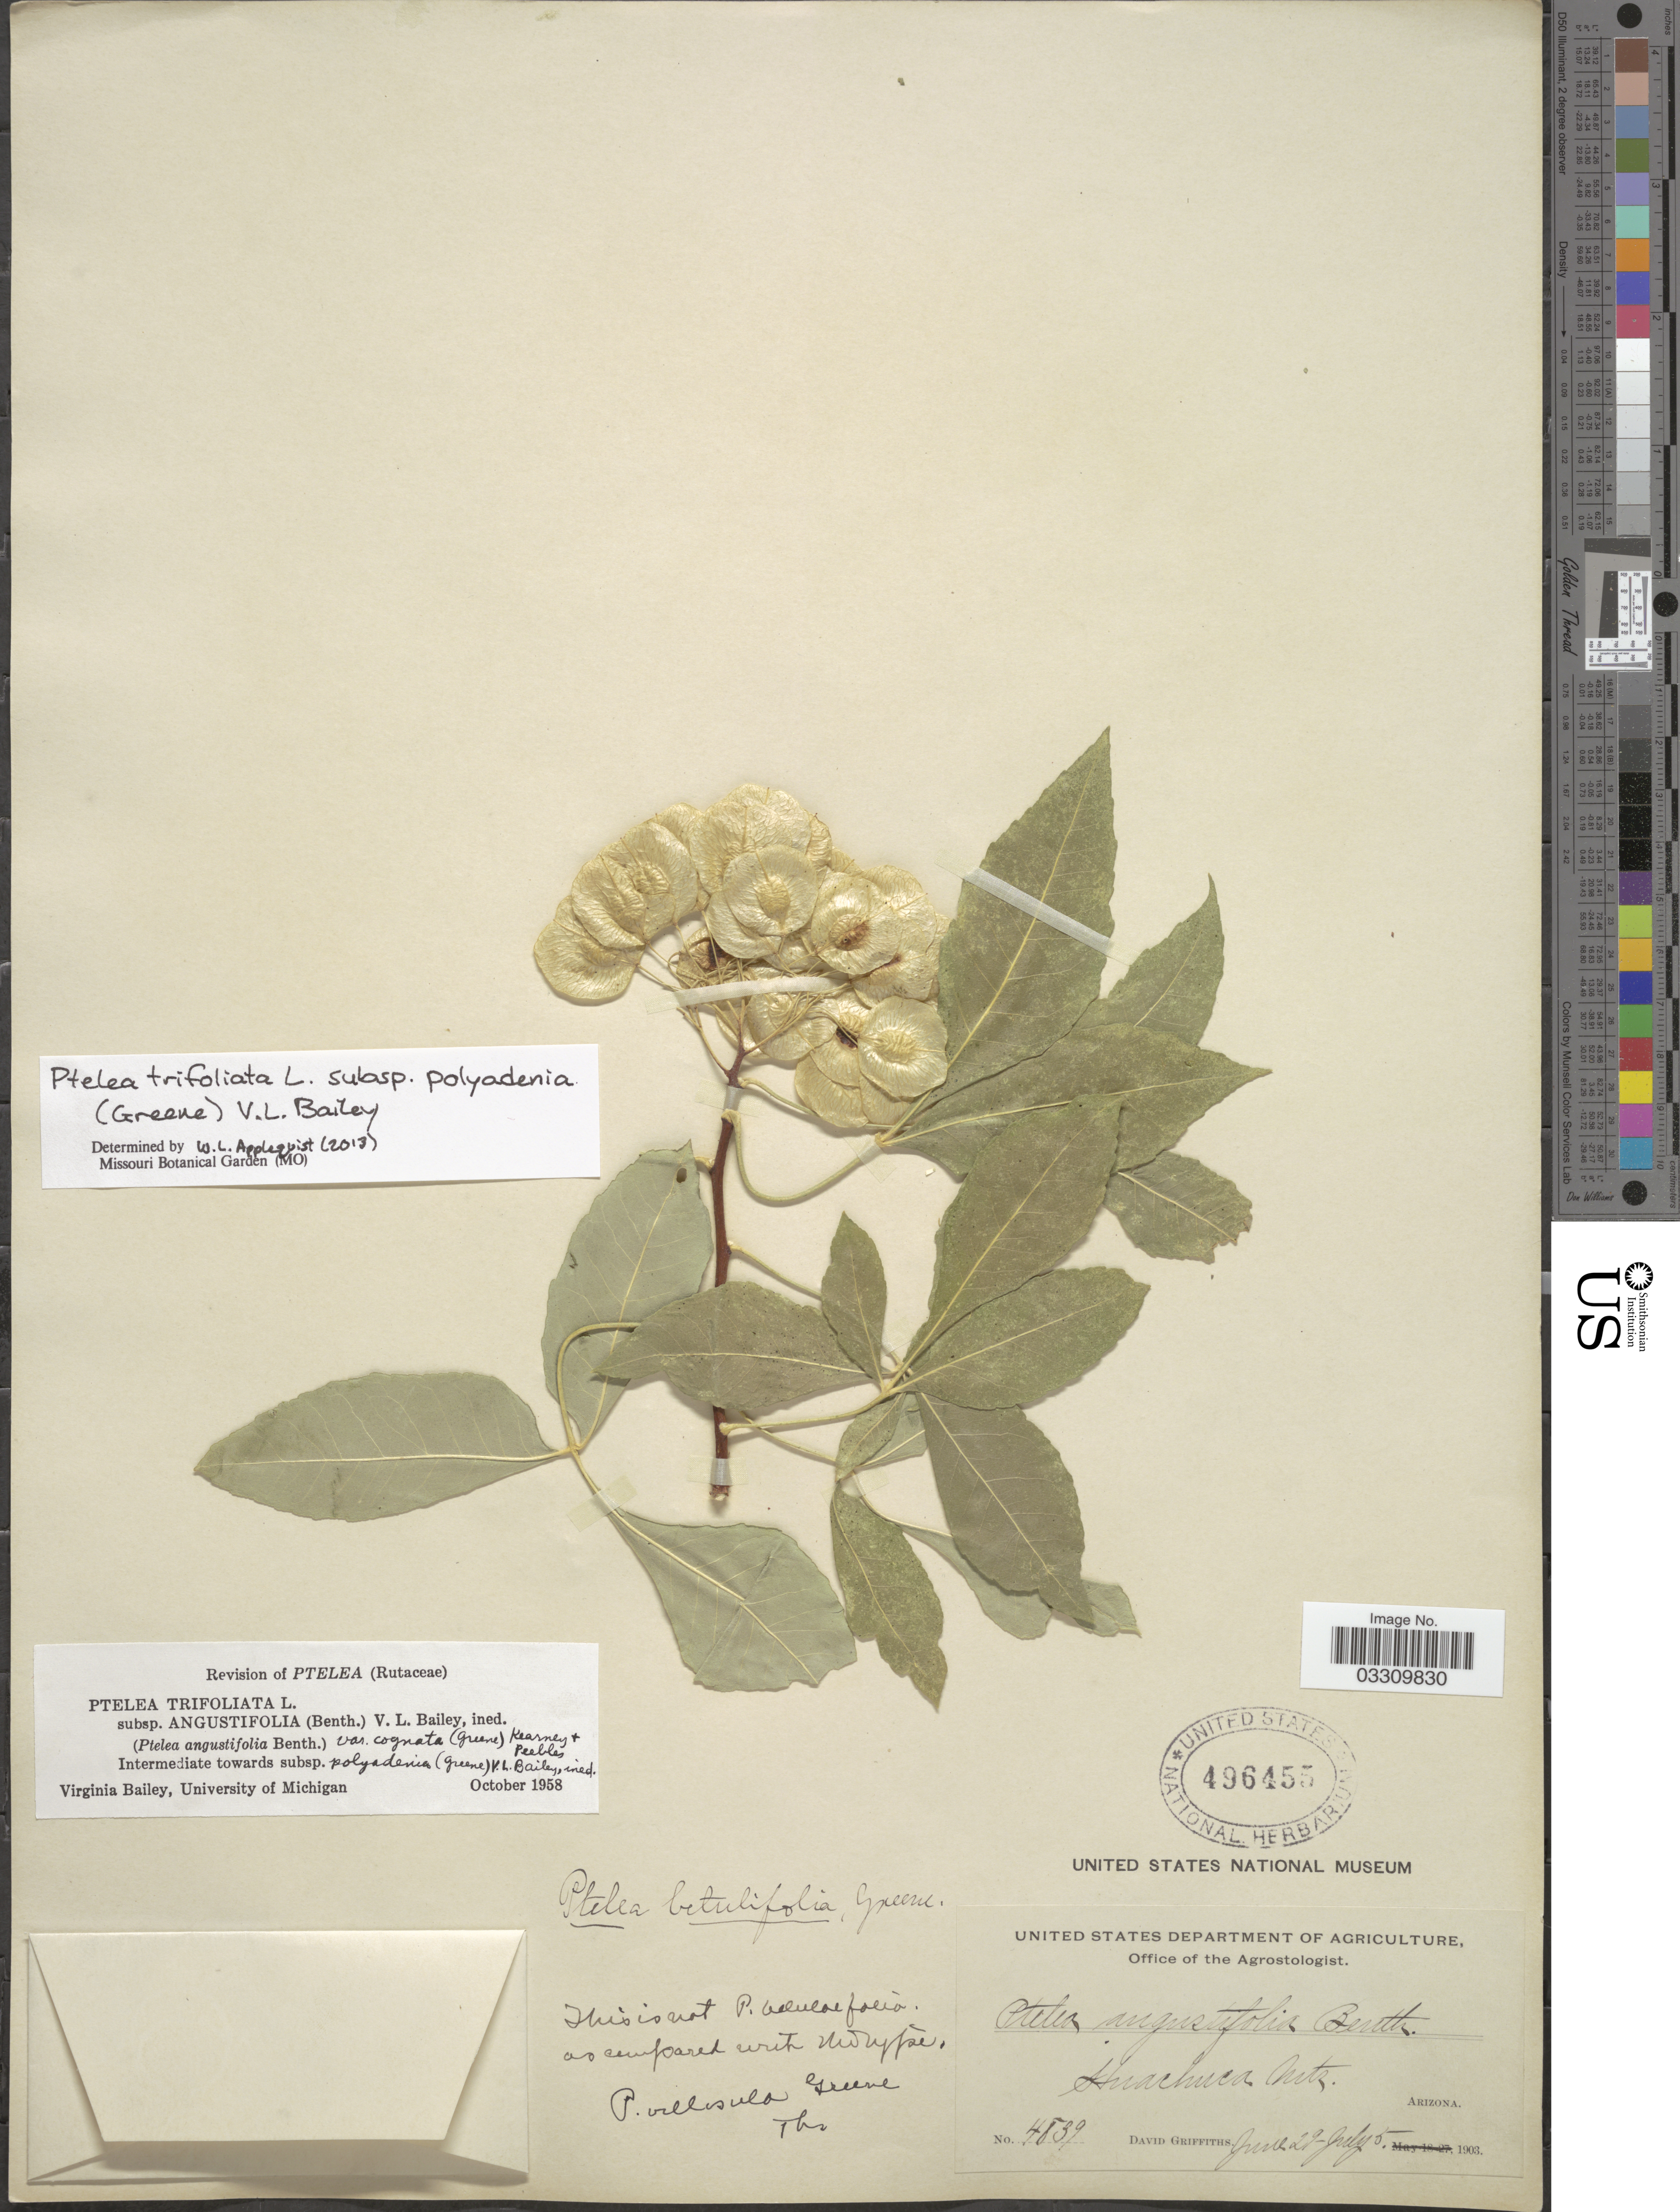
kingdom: Plantae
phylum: Tracheophyta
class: Magnoliopsida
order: Sapindales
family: Rutaceae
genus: Ptelea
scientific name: Ptelea trifoliata subsp. polyadenia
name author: (Greene) V. L. Bailey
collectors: D. Griffiths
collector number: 4839*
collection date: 1903-06-29/1903-07-05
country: United States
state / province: Arizona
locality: Huachuca Mts.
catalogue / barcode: US 496455